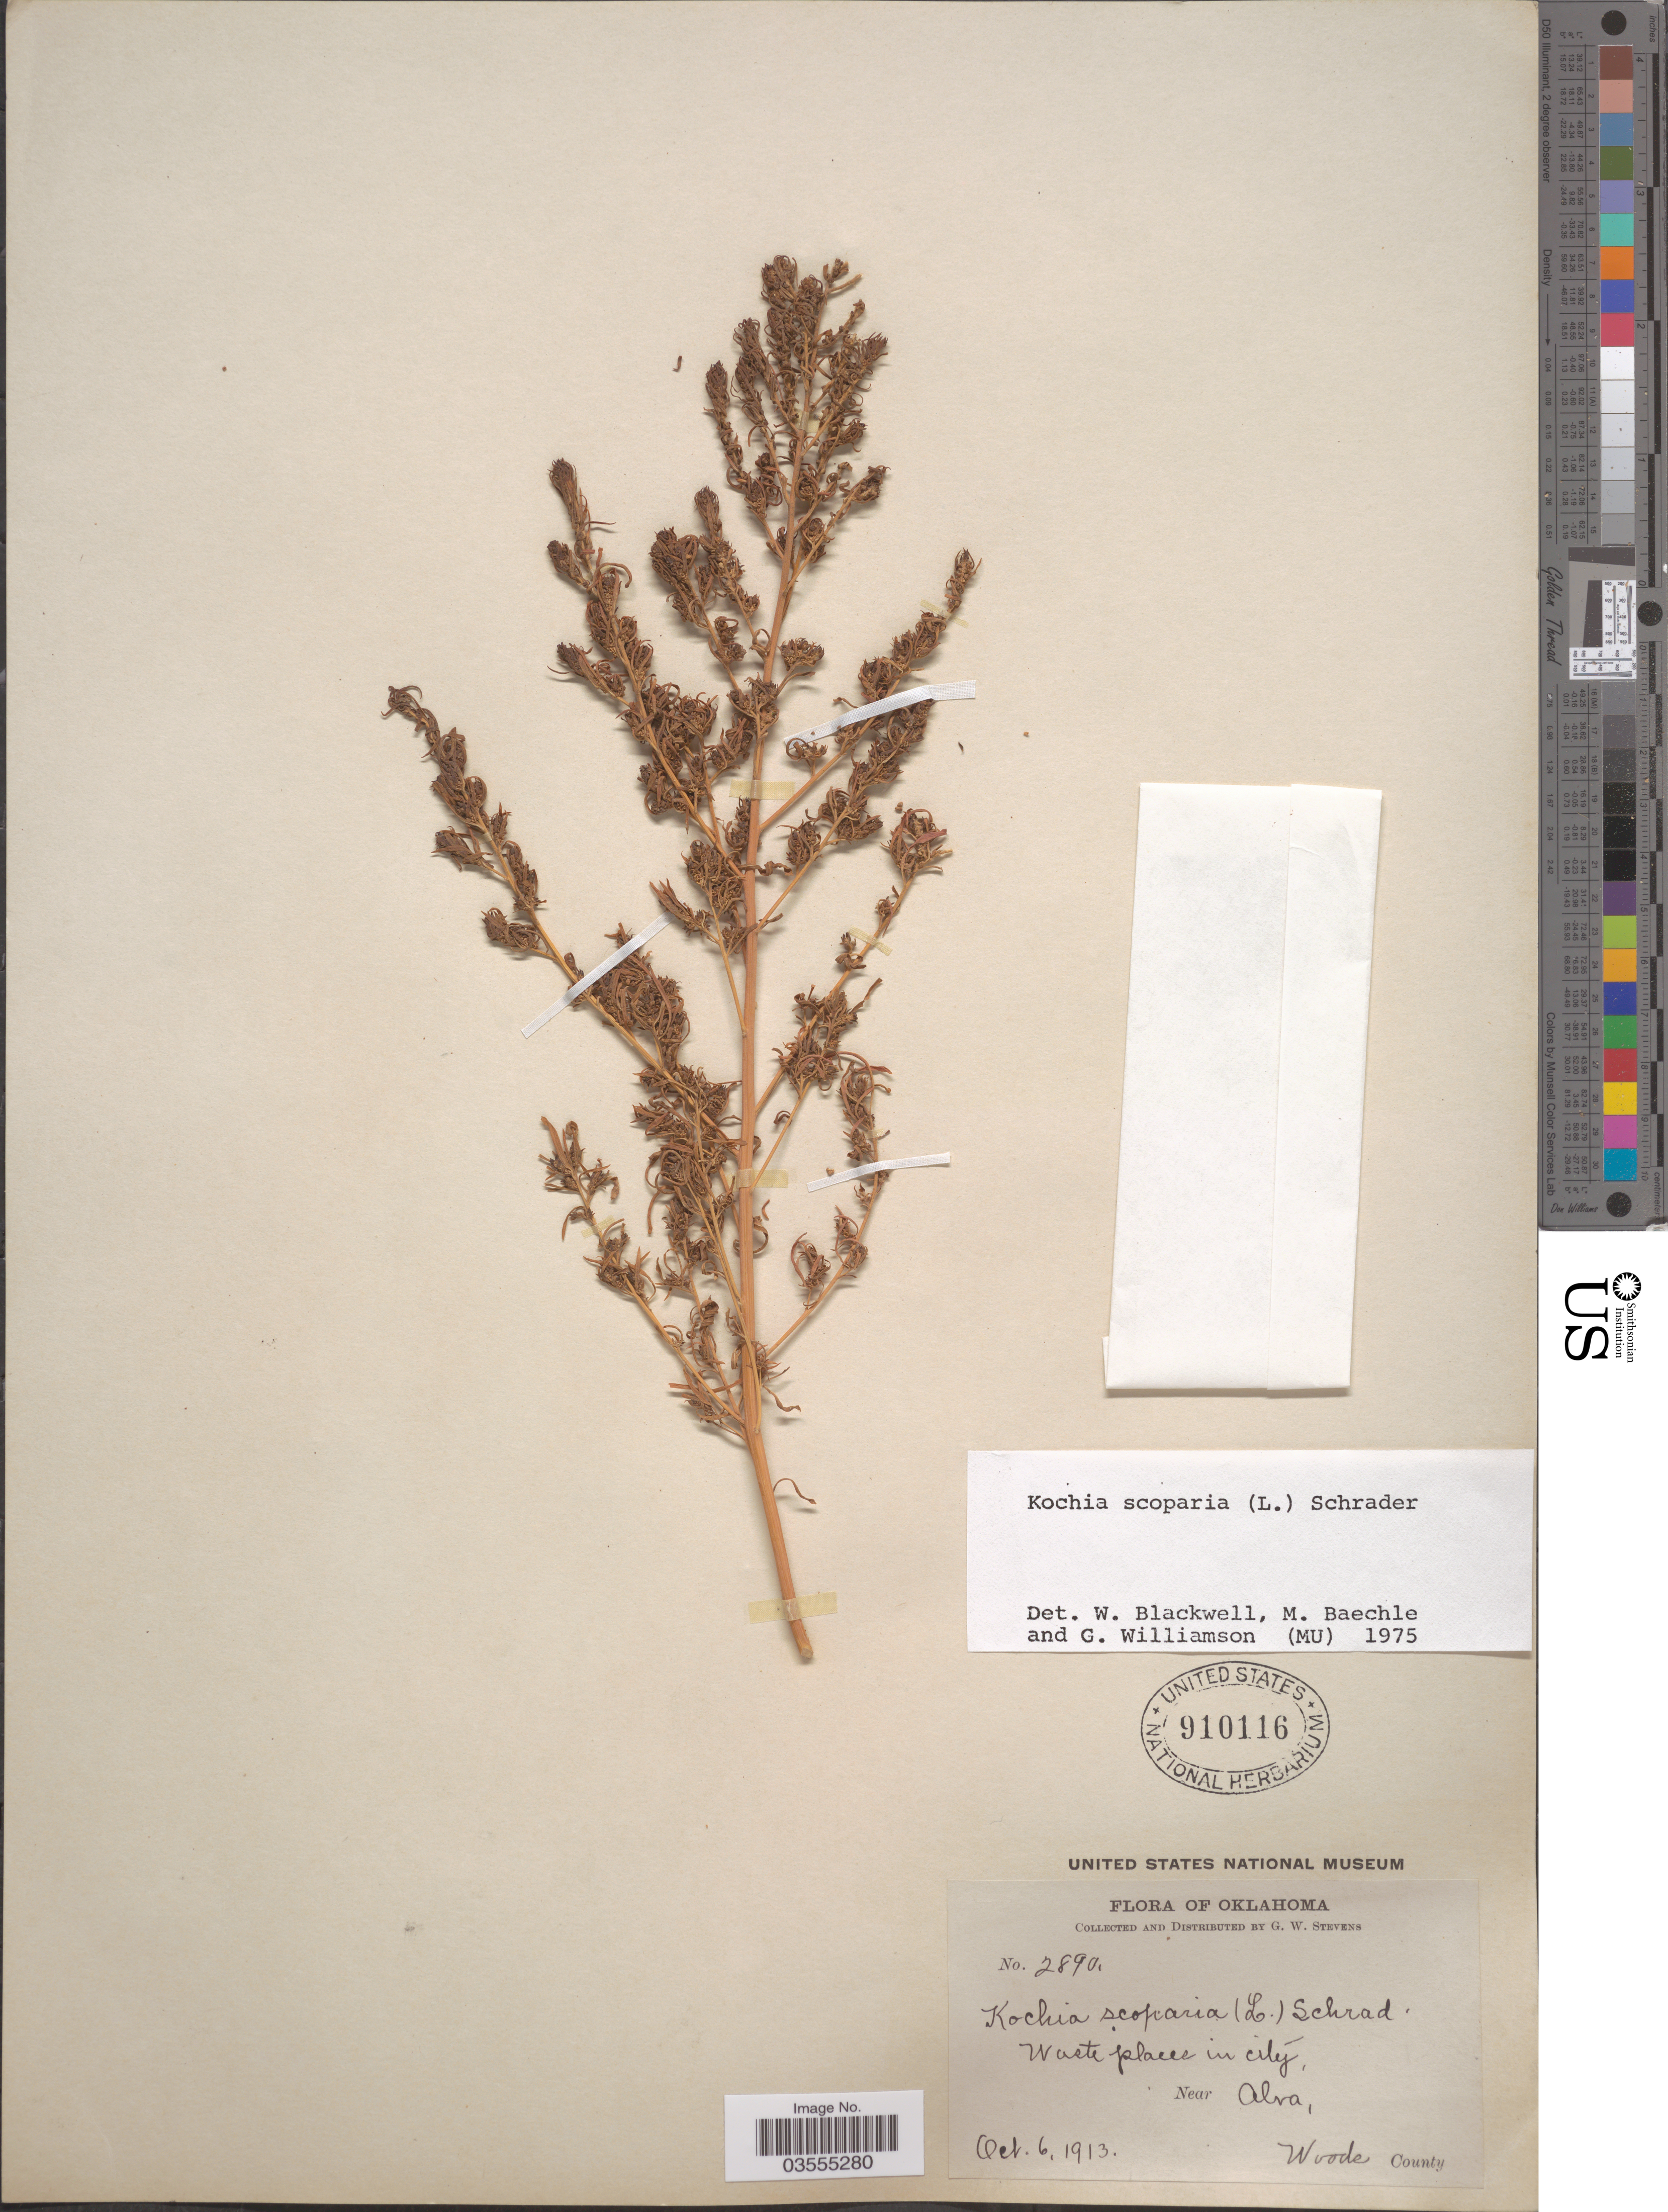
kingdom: Plantae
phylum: Tracheophyta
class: Magnoliopsida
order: Caryophyllales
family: Amaranthaceae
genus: Bassia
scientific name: Bassia scoparia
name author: (L.) Voss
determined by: U.S. National Herbarium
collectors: G. W. Stevens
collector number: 2890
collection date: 1913-10-06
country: United States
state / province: Oklahoma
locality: Waste places in city, near Alva, Woods County.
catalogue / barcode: US 910116